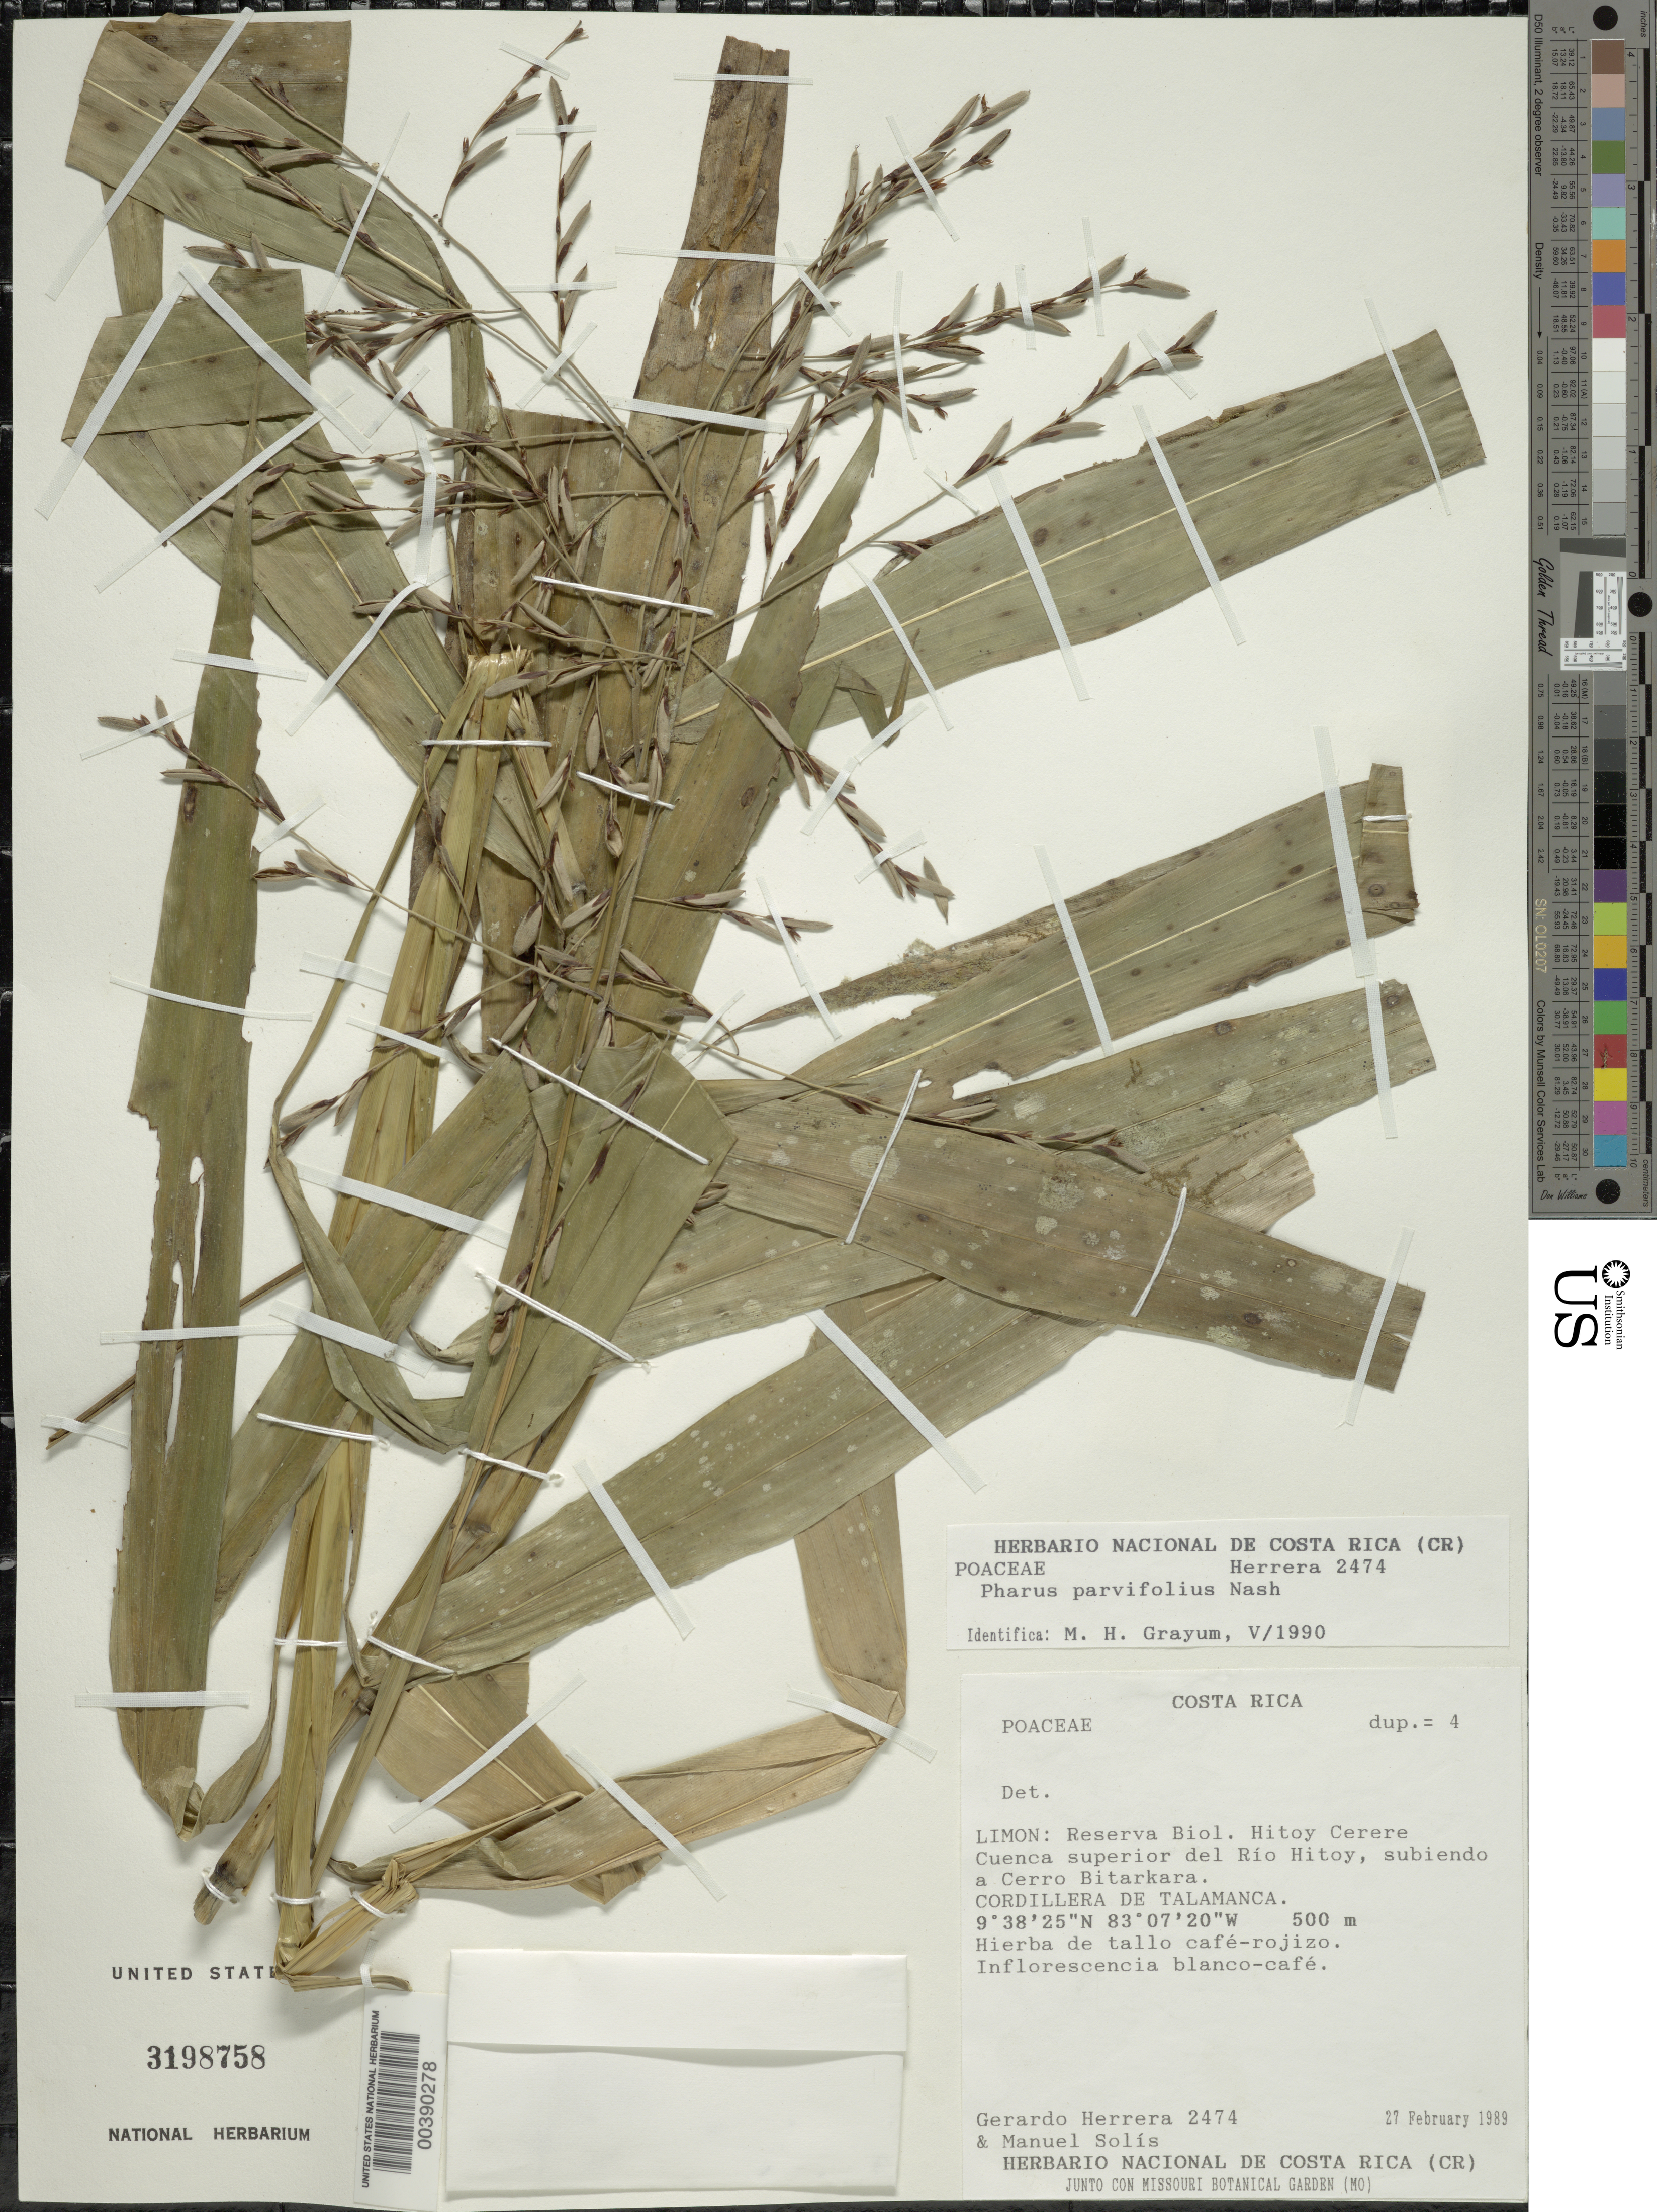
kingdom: Plantae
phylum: Tracheophyta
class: Liliopsida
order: Poales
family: Poaceae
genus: Pharus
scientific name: Pharus parvifolius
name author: Nash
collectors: G. Herrera Ch. & M. Solís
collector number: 2474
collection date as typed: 27 Feb 1989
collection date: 1989-02-27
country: Costa Rica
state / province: Limón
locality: Reserva biol. hitoy cerere cuenca superior del rio hitoy, subiendo a cerro bitarkara; cordillera de talamanca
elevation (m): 500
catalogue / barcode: US 3198758